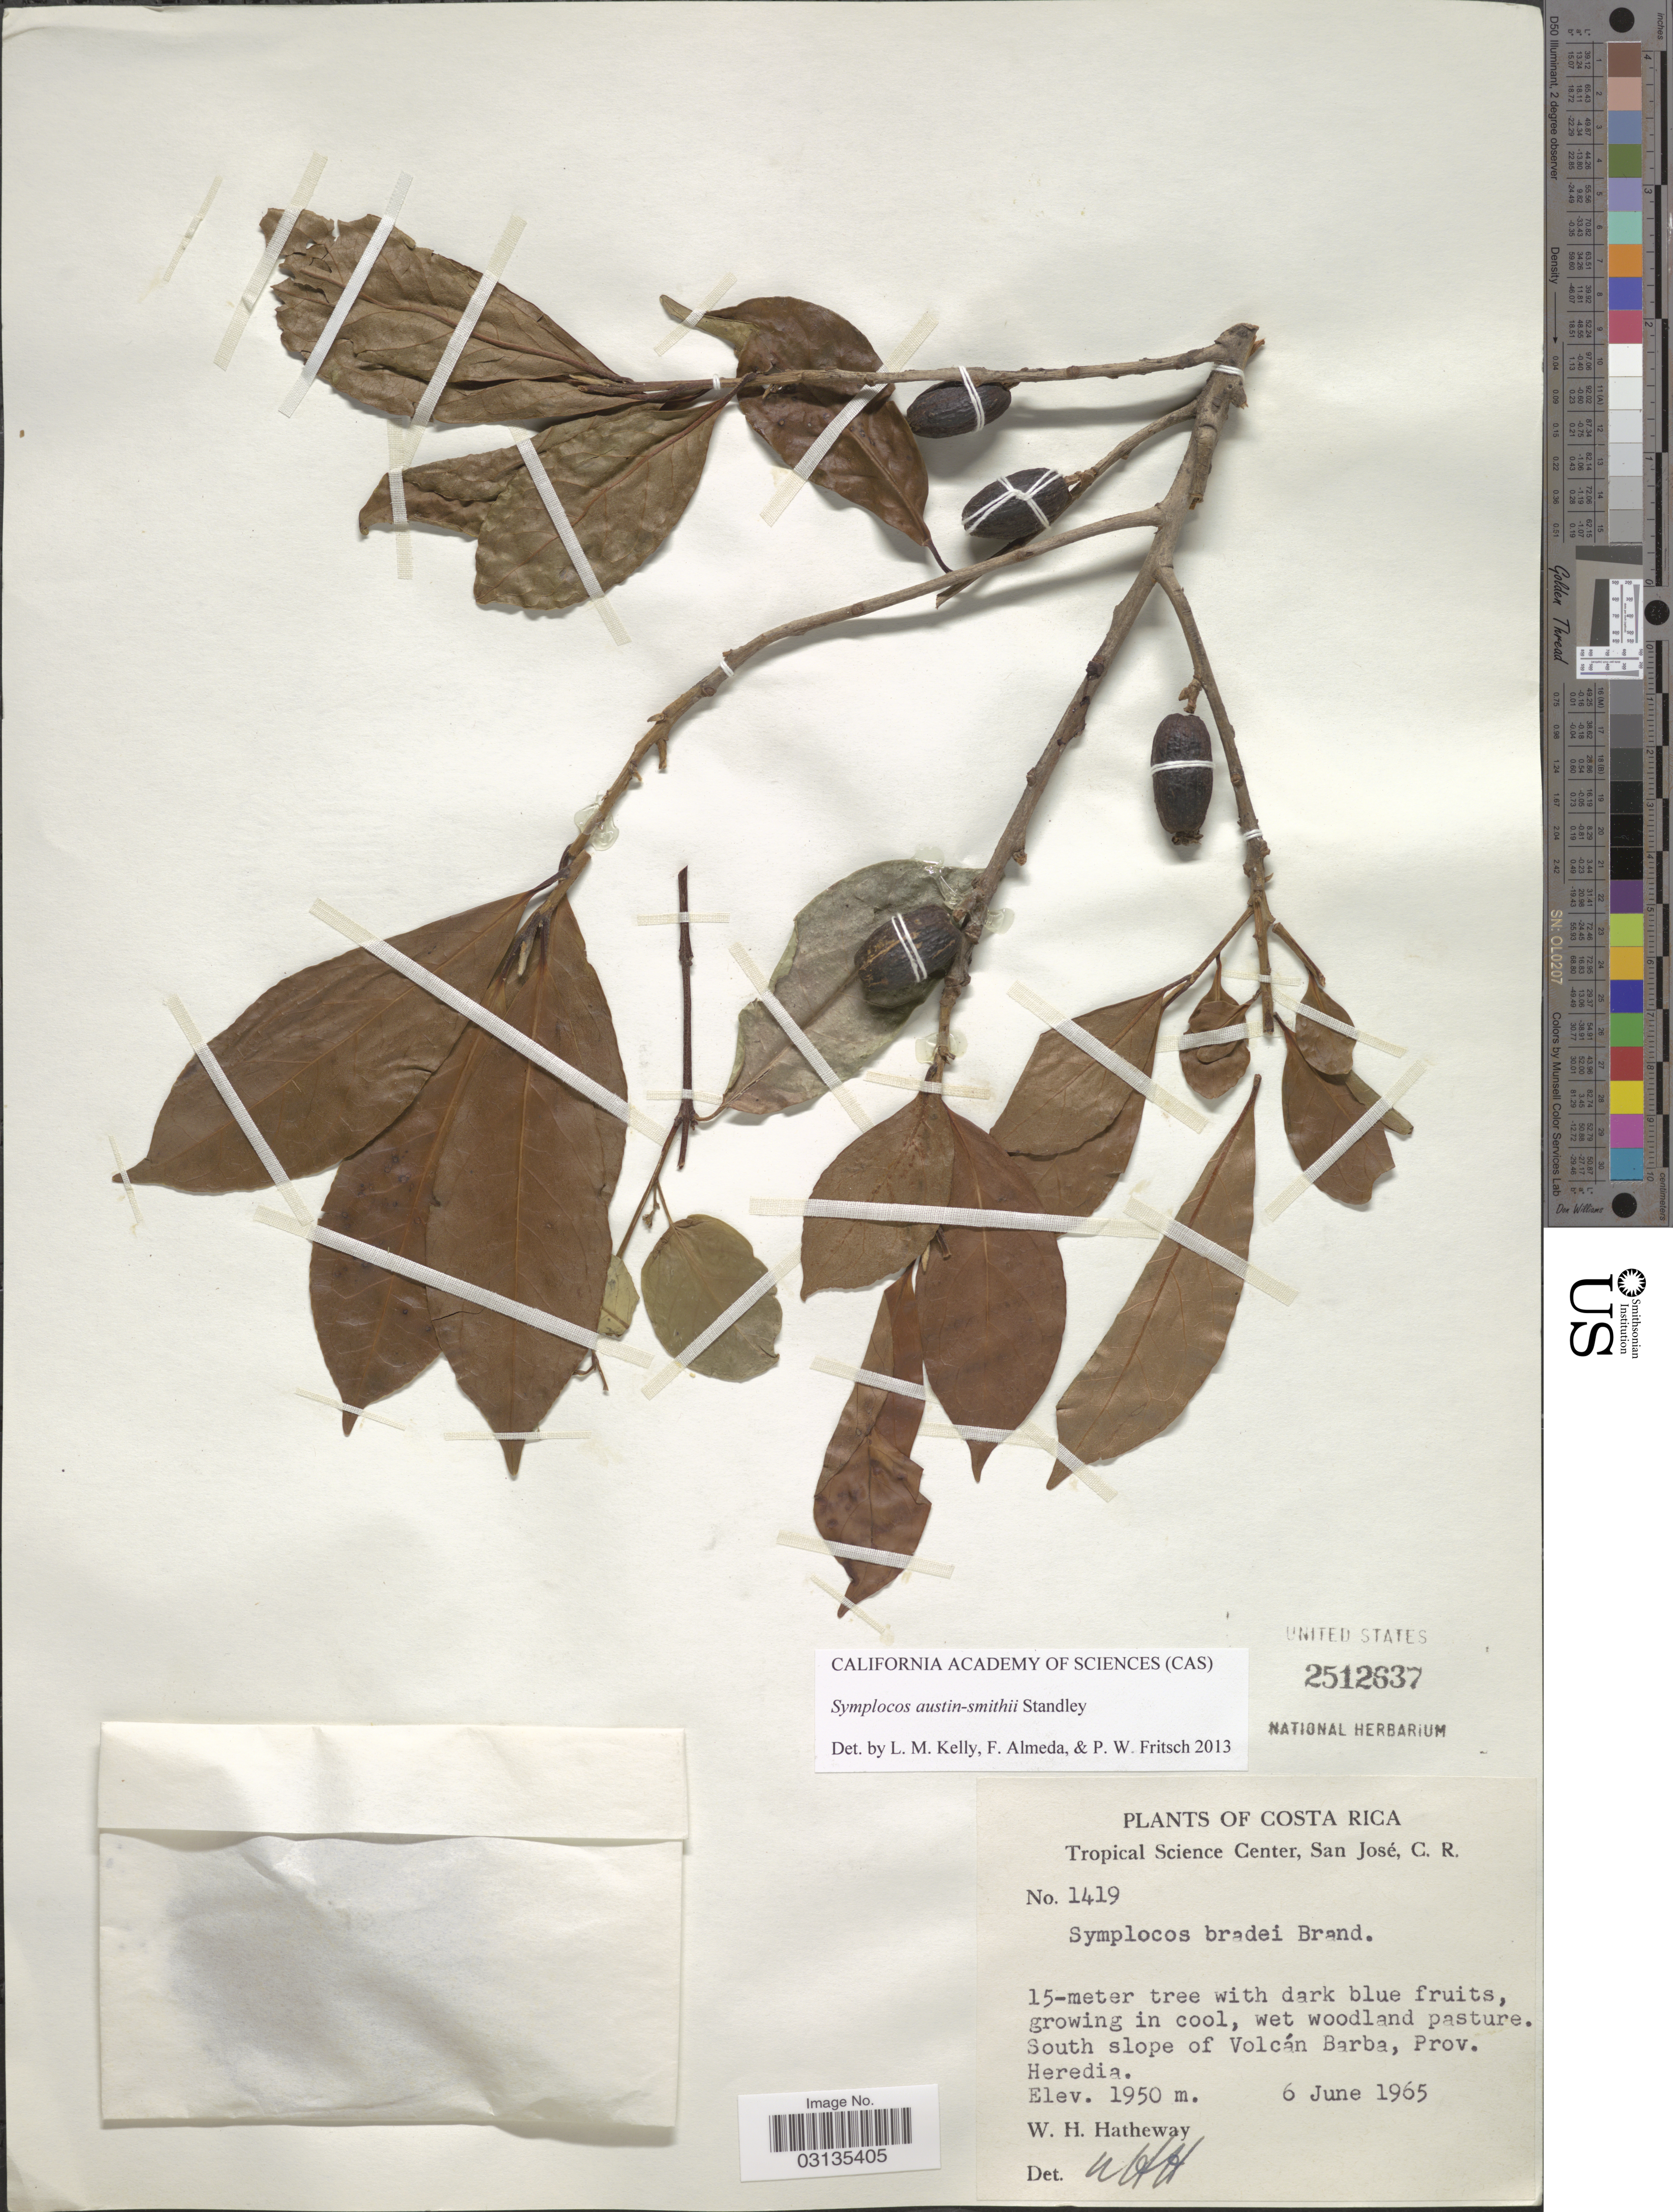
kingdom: Plantae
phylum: Tracheophyta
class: Magnoliopsida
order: Ericales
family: Symplocaceae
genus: Symplocos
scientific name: Symplocos austin-smithii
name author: Standl.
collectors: W. H. Hatheway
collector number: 1419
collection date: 1965-06-06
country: Costa Rica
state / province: Heredia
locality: South slope of Volcán Barba.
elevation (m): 1950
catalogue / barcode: US 2512637